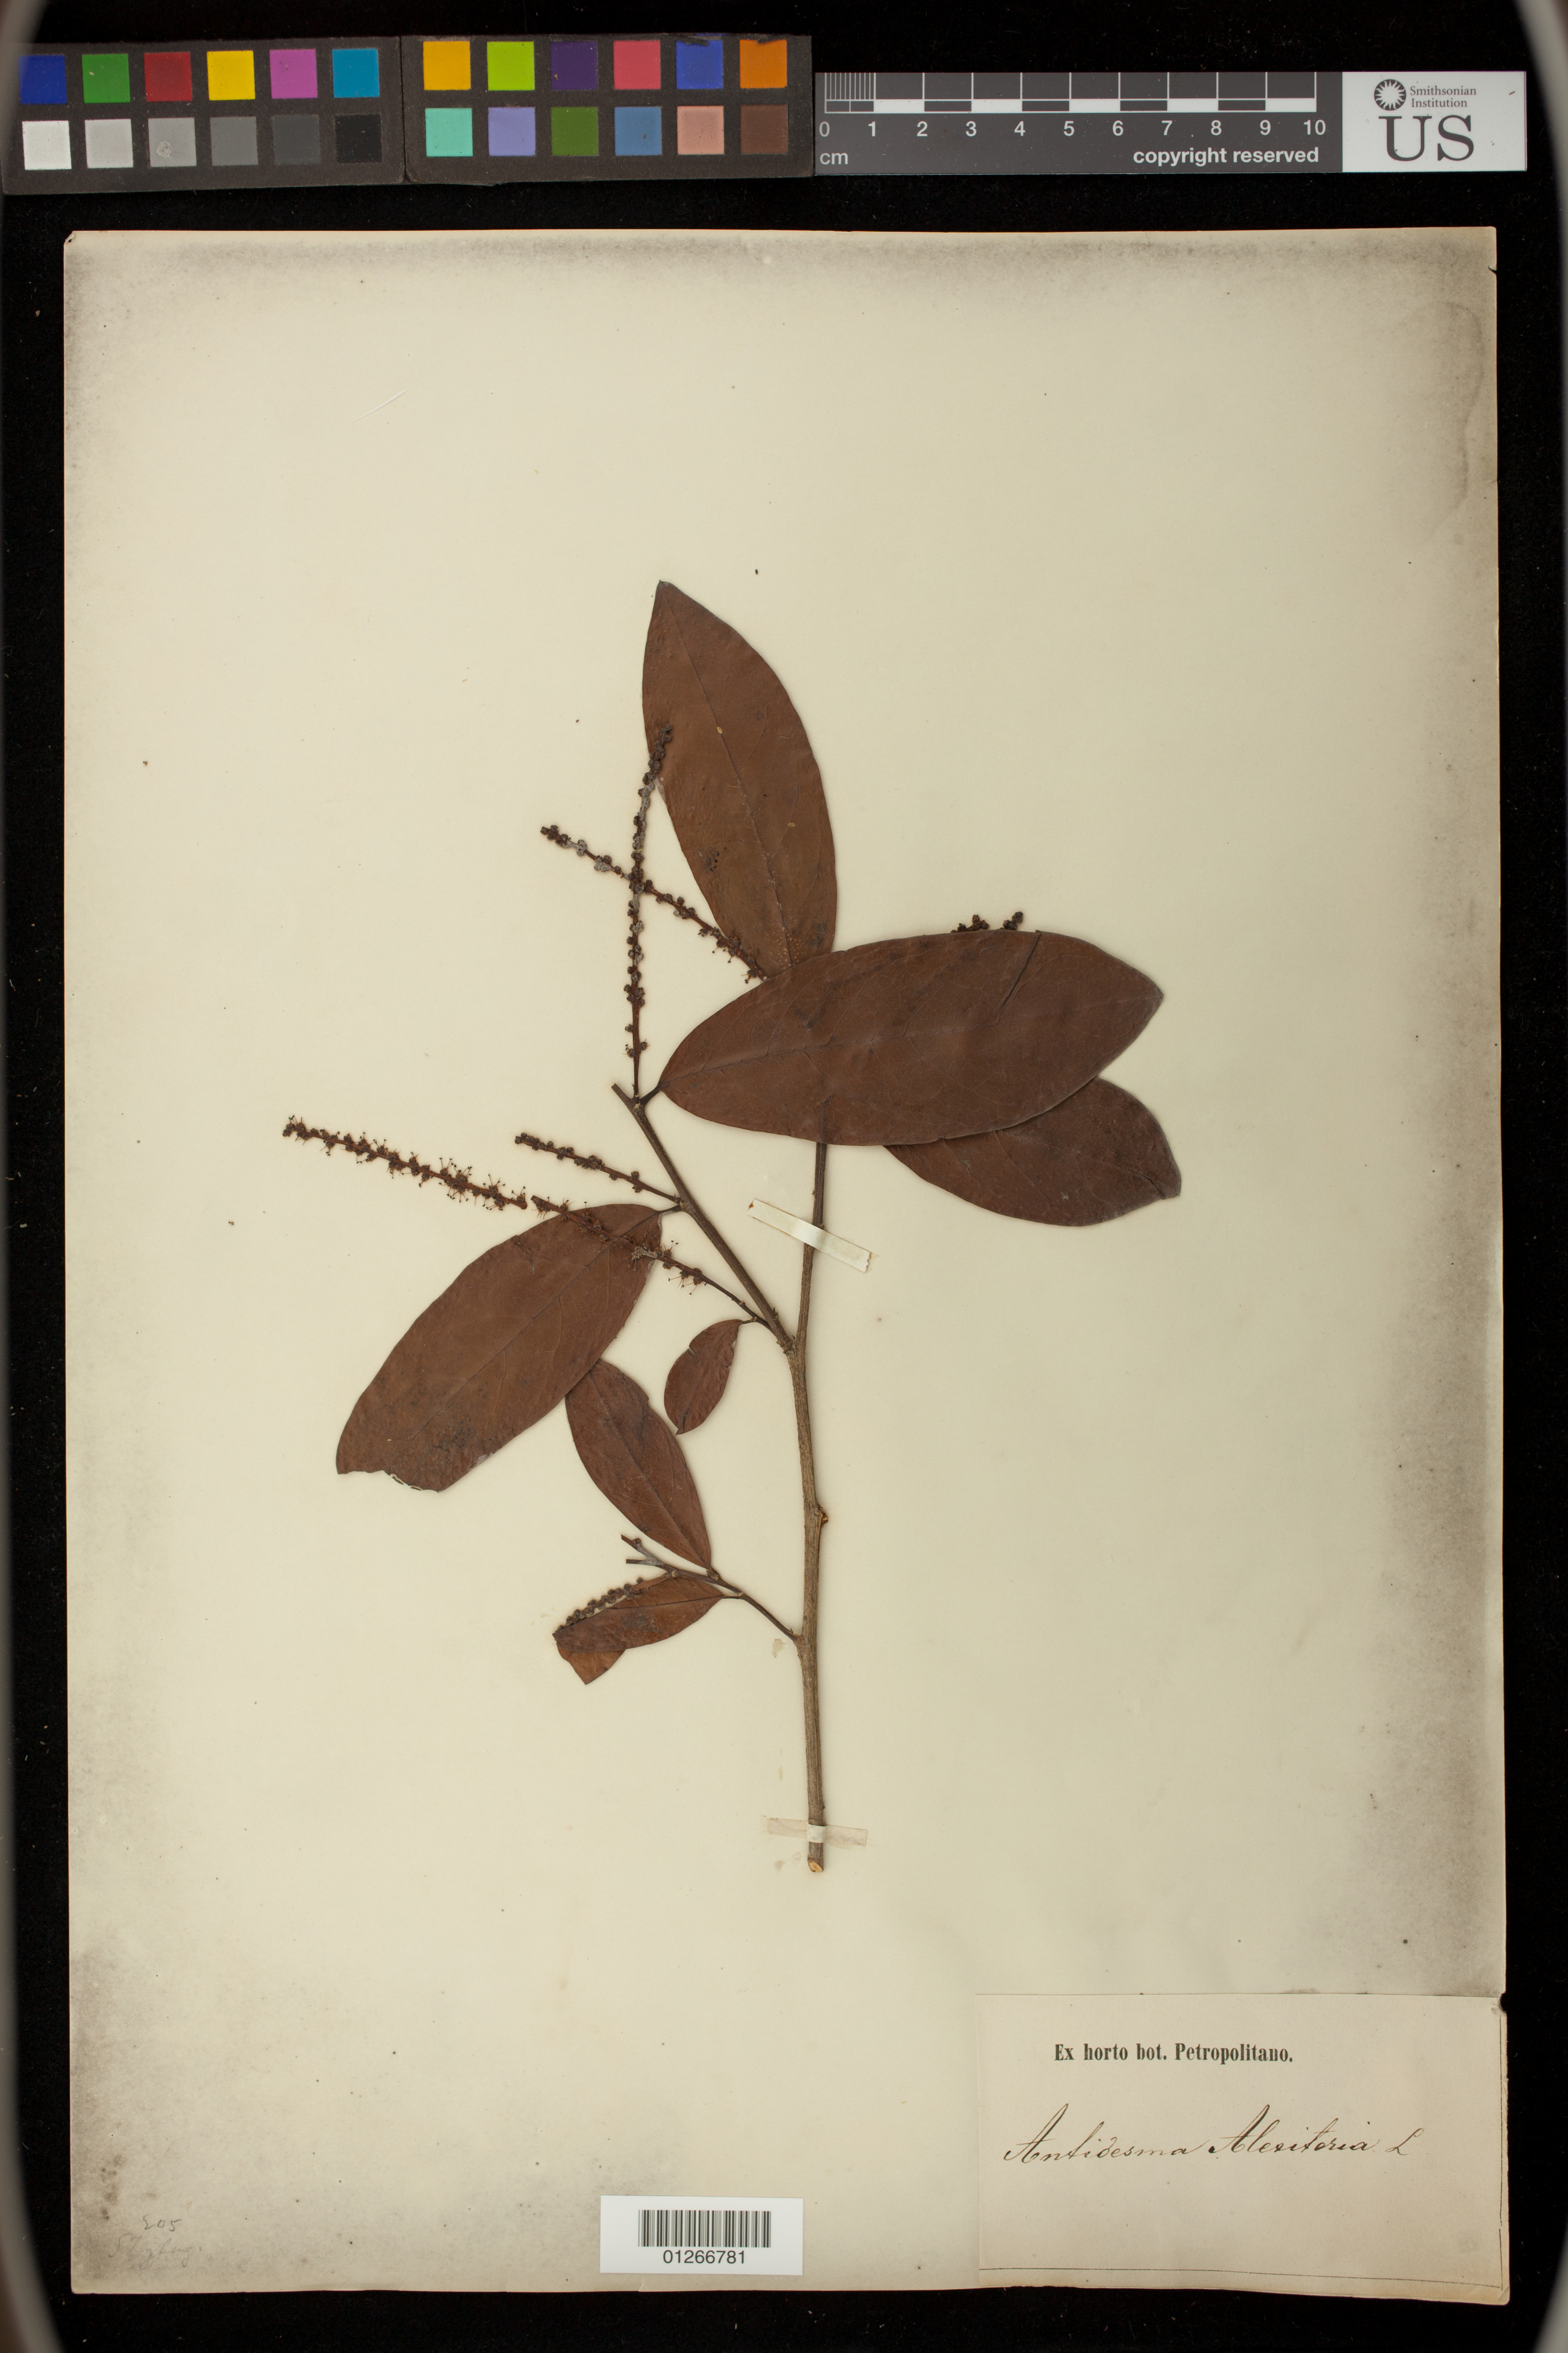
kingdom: Plantae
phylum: Tracheophyta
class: Magnoliopsida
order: Malpighiales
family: Phyllanthaceae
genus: Antidesma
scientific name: Antidesma alexiteria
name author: L.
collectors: J. Szovits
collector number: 205